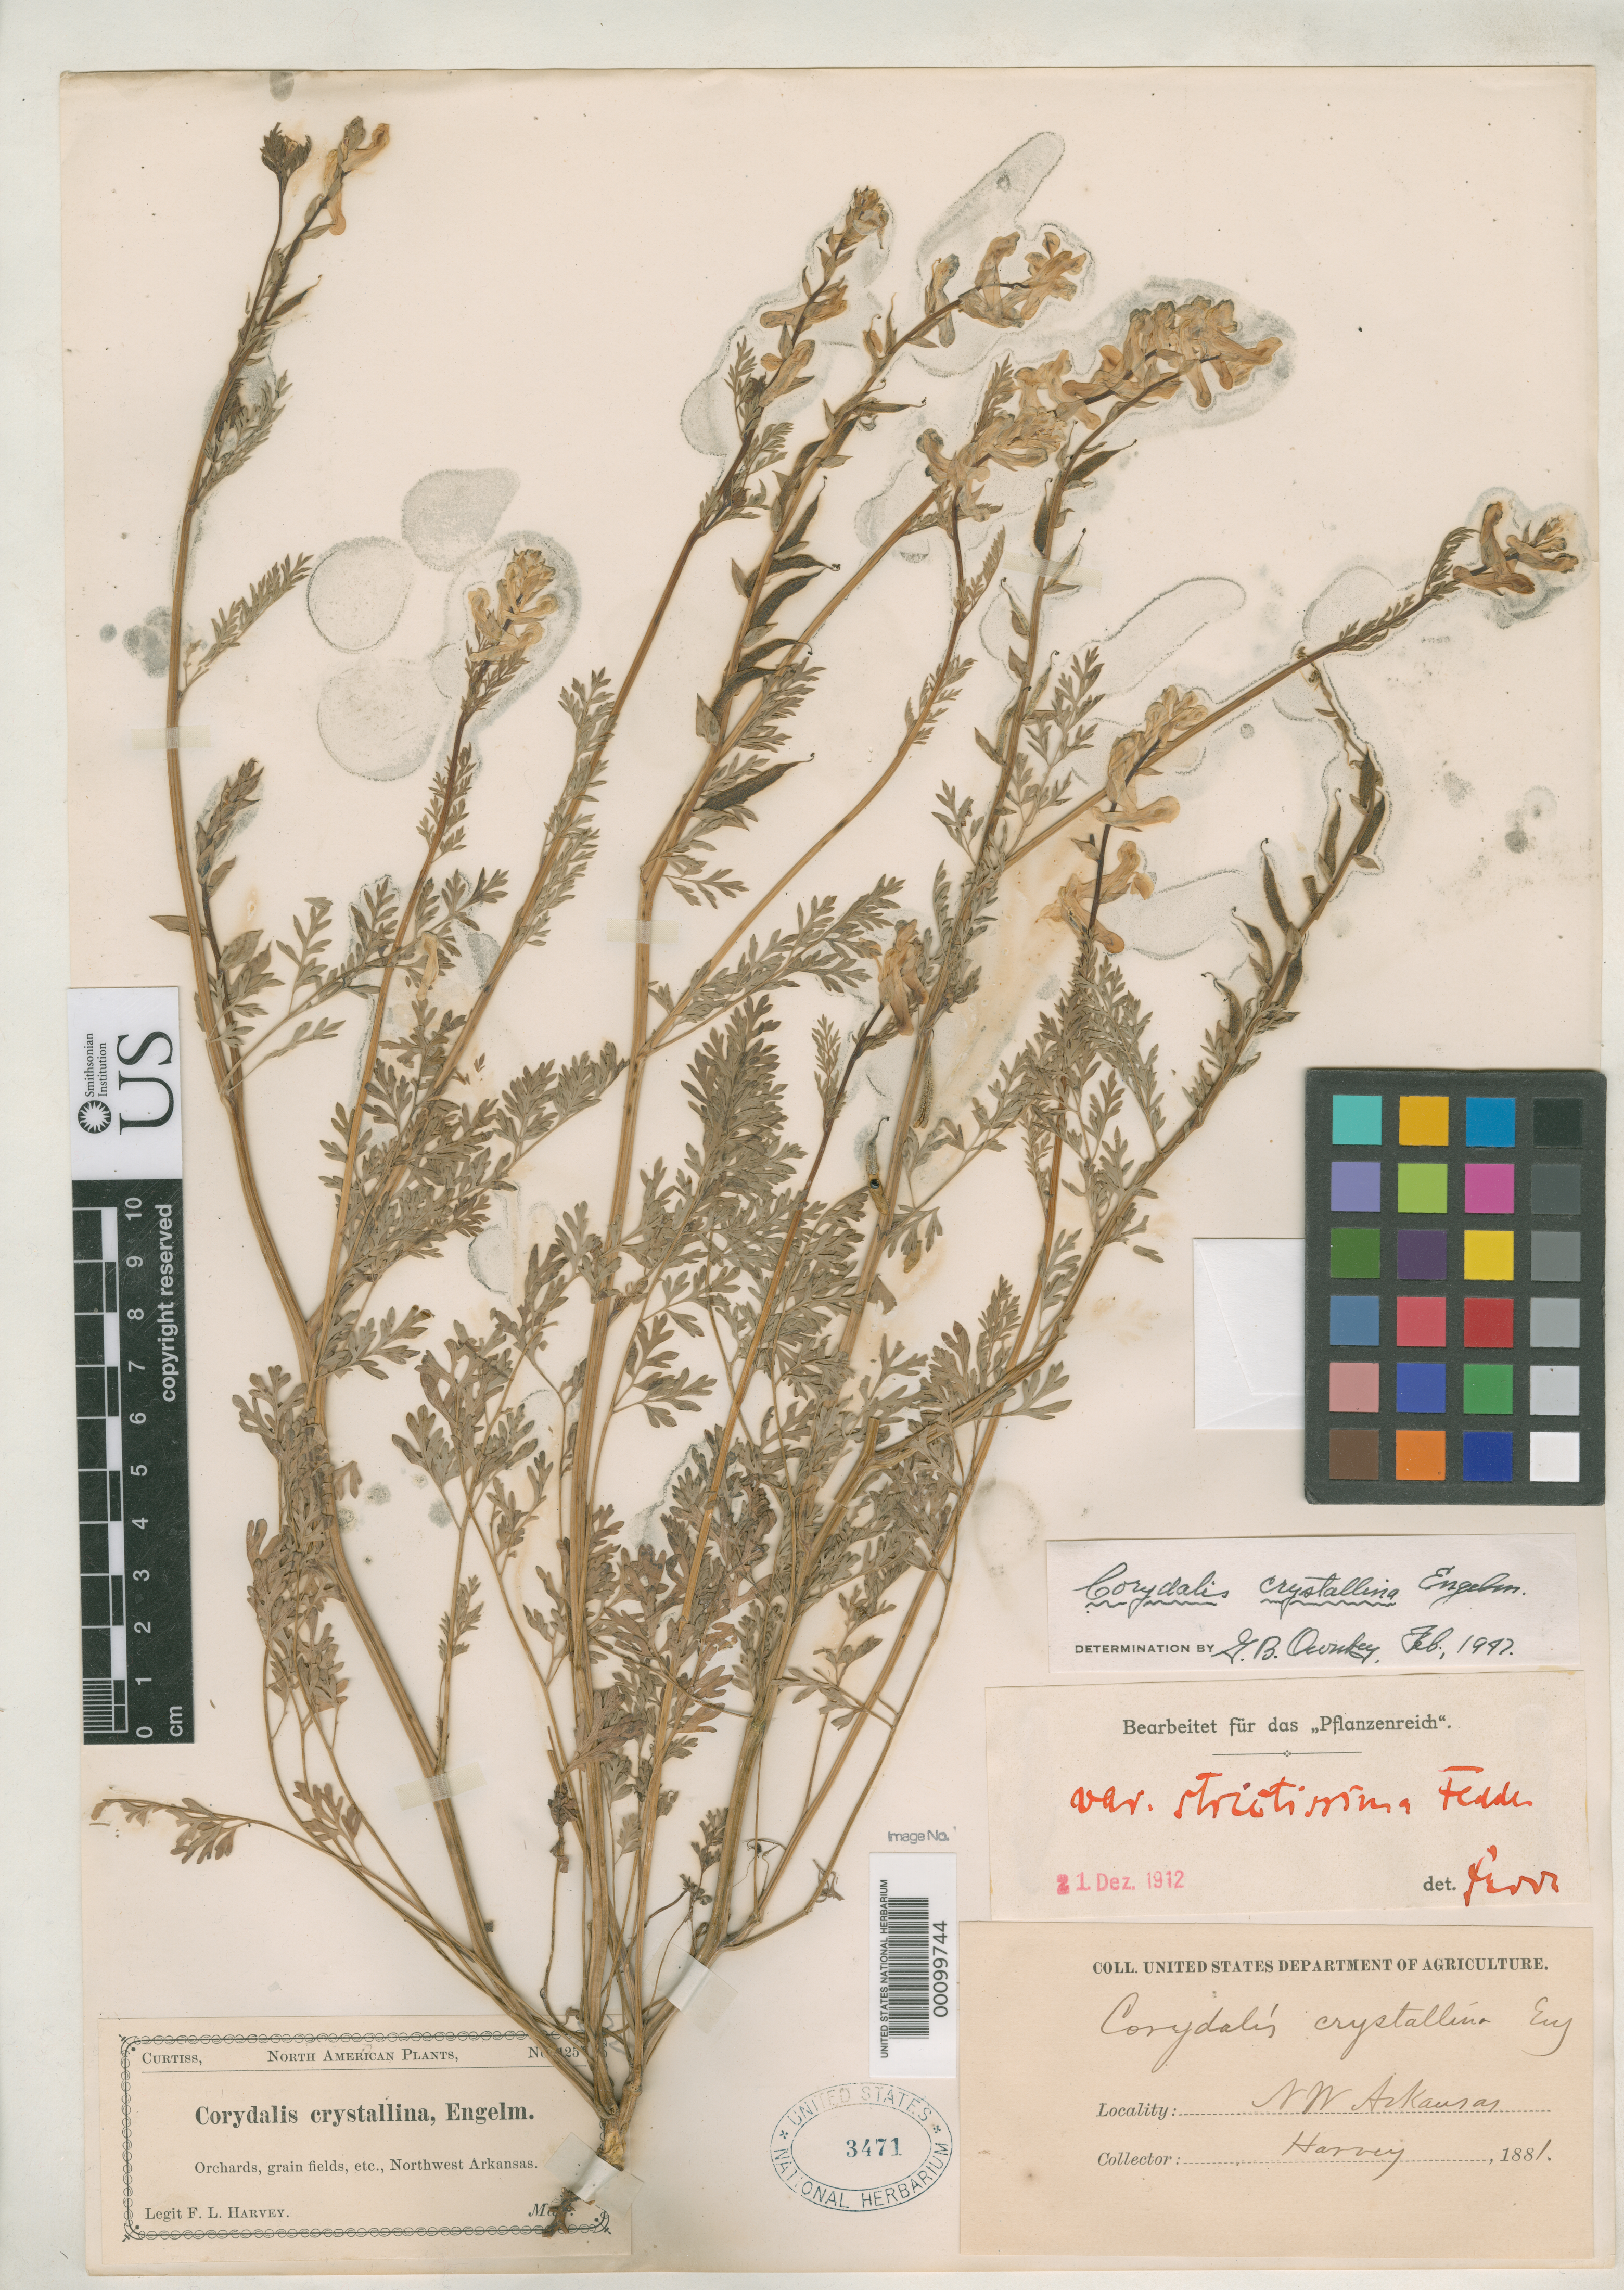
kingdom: Plantae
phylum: Tracheophyta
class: Magnoliopsida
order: Ranunculales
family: Papaveraceae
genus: Corydalis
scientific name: Corydalis crystallina var. strictissina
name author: Fedde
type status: Isotype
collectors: F. L. Harvey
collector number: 125 a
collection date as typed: May 1881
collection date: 1881-05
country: United States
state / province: Arkansas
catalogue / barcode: US 3471